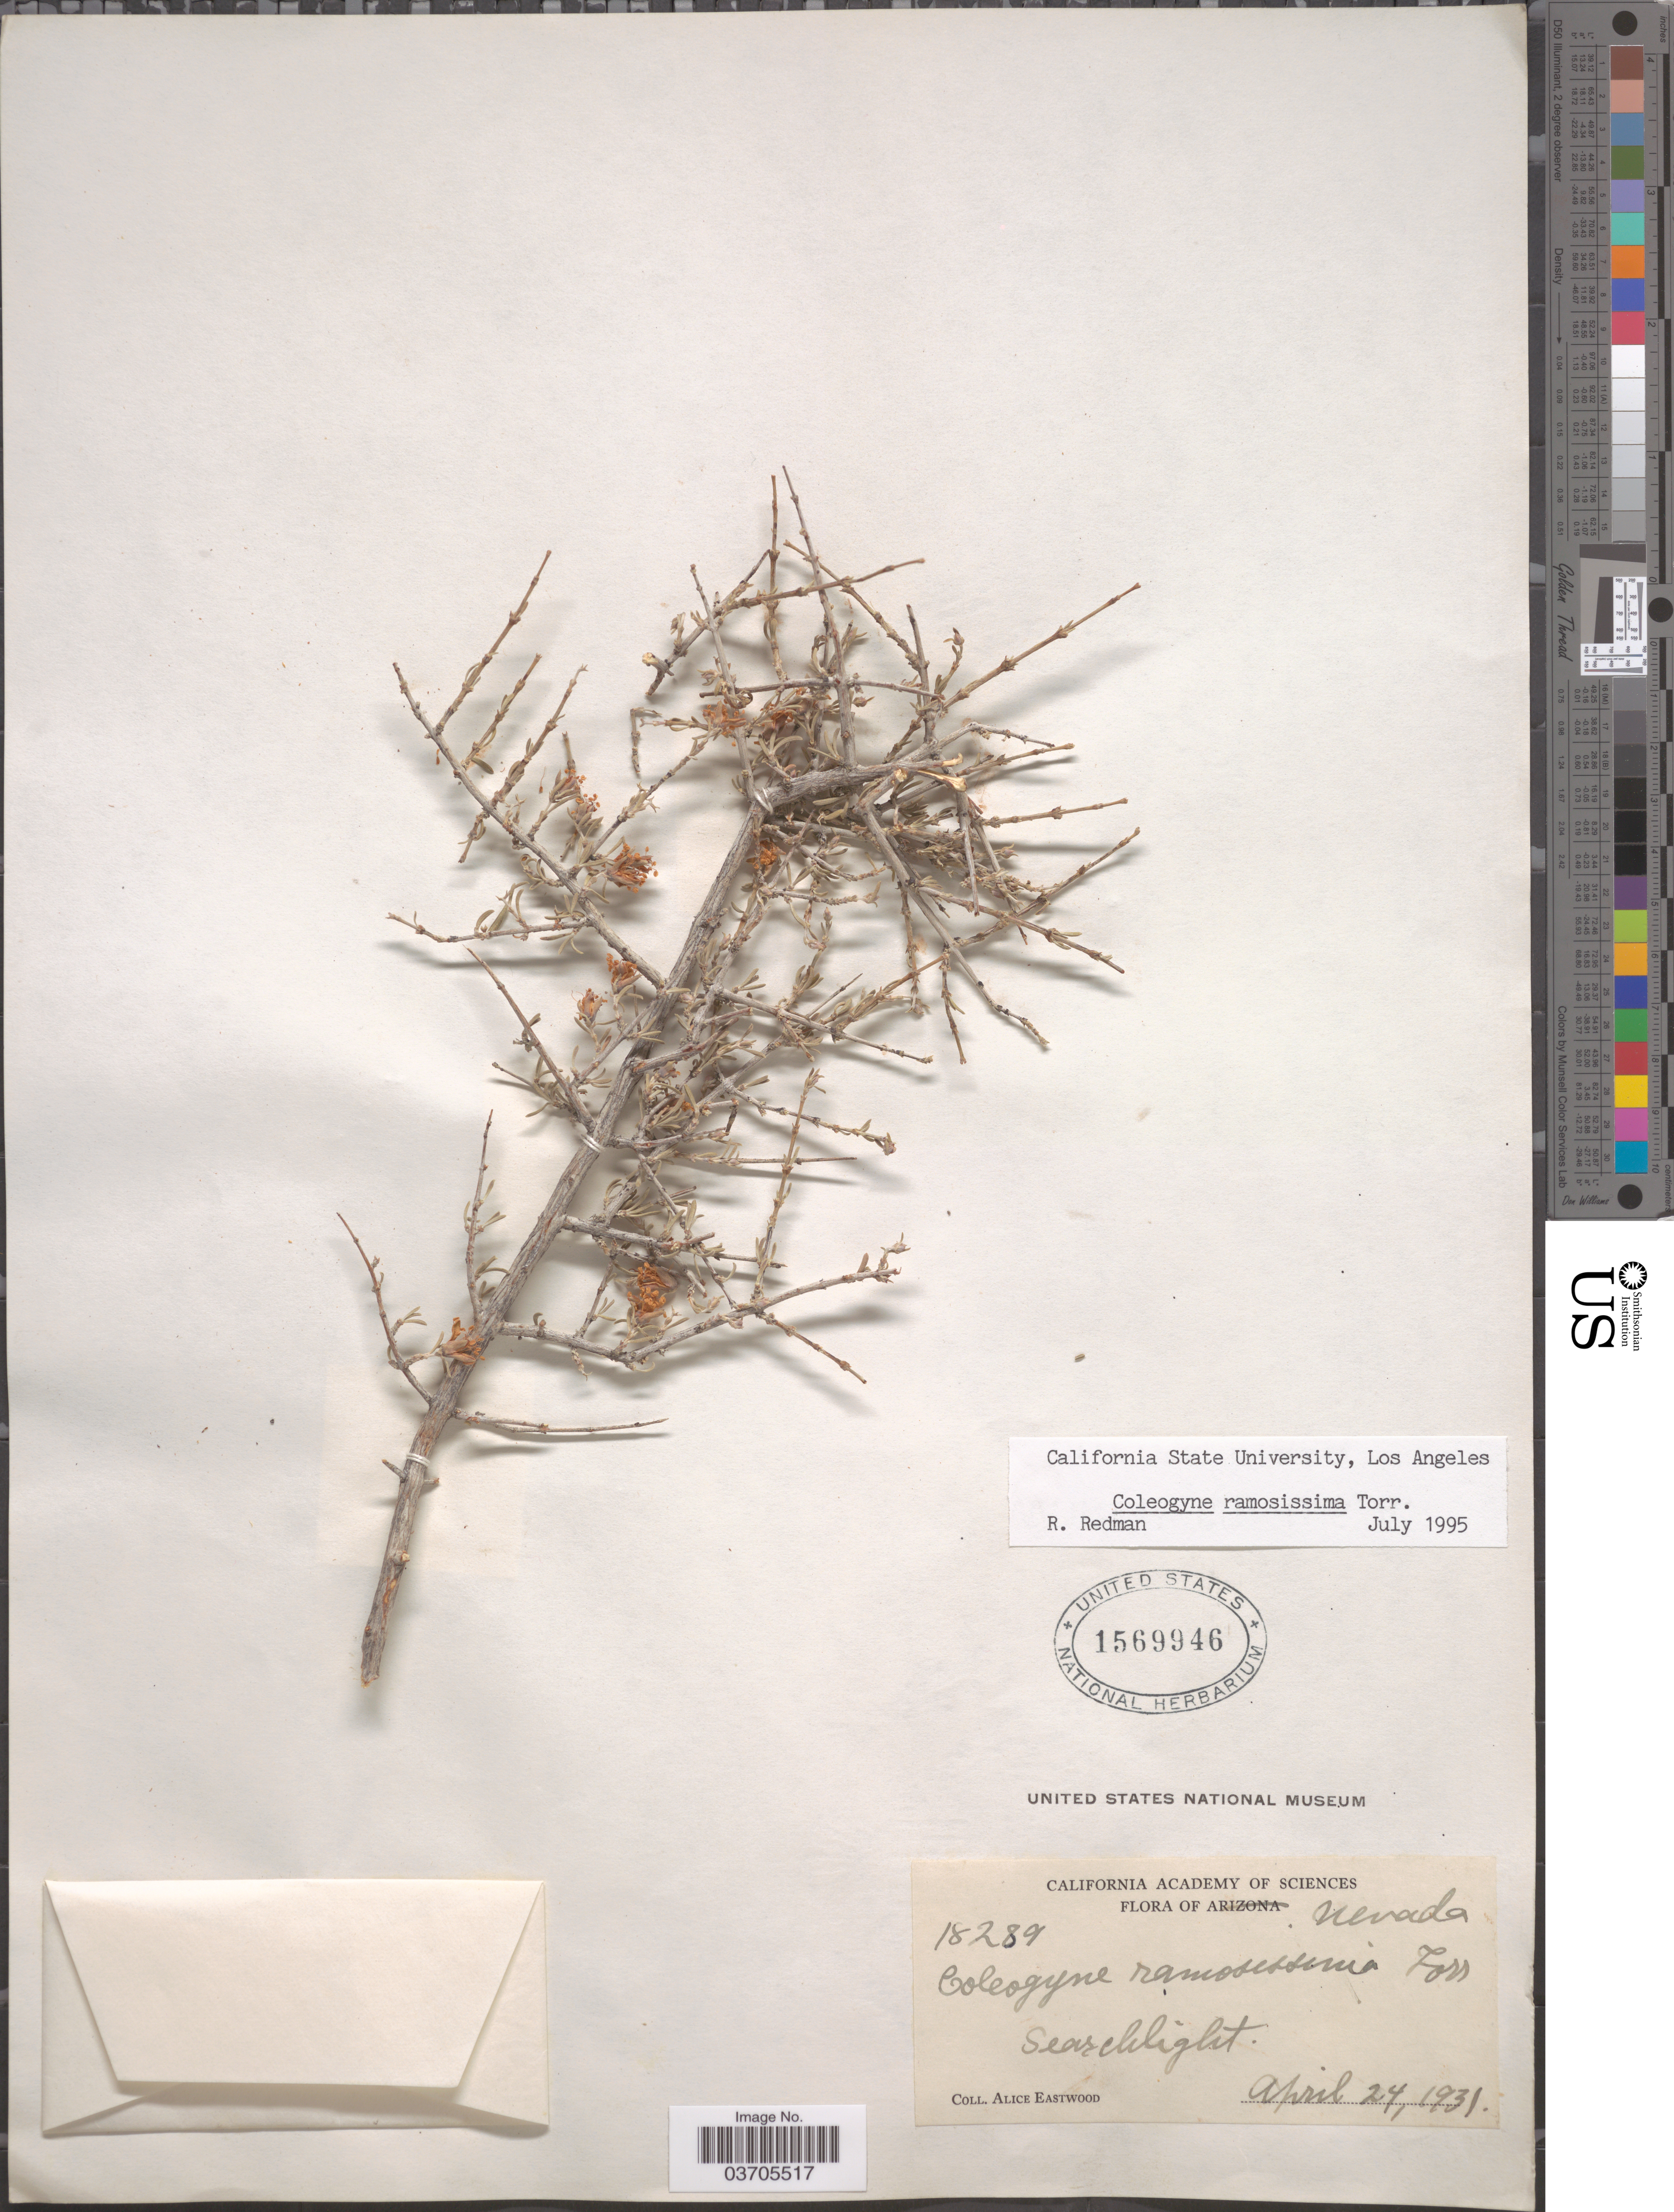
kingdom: Plantae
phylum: Tracheophyta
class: Magnoliopsida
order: Rosales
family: Rosaceae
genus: Coleogyne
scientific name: Coleogyne ramosissima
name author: Torr.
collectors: A. Eastwood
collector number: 18289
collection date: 1931-04-24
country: United States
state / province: Nevada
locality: Searchlight.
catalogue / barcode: US 1569946